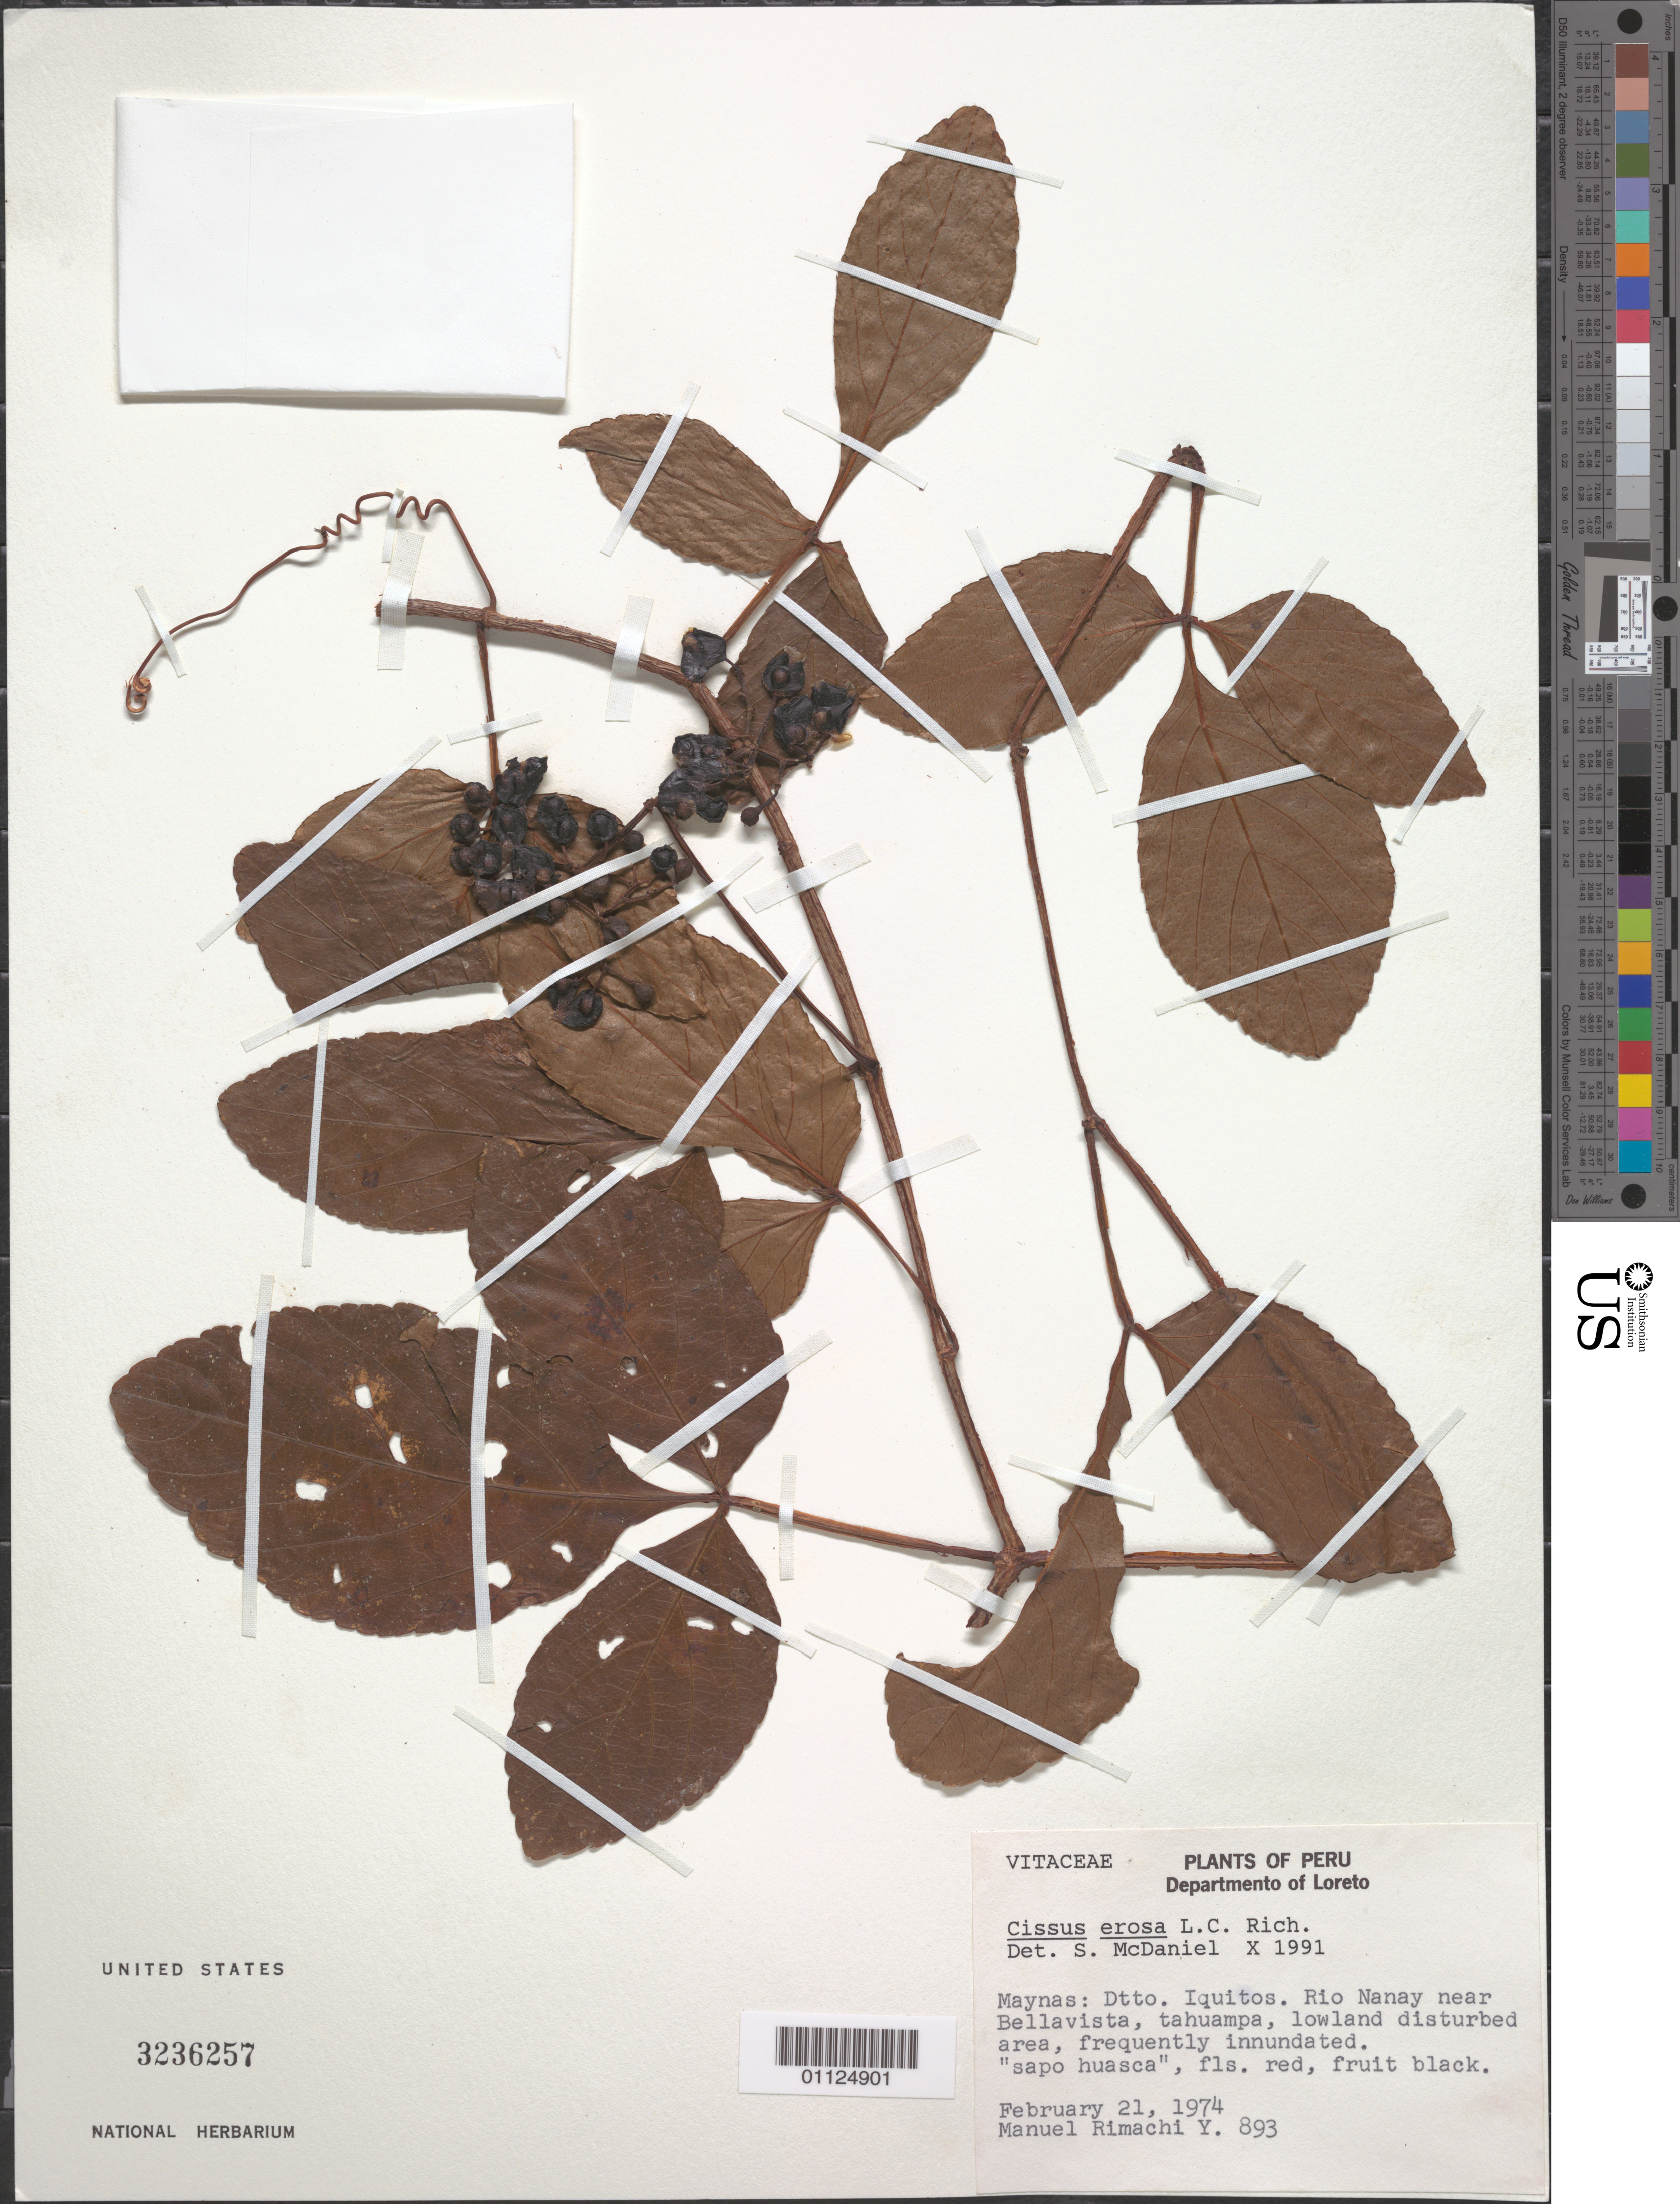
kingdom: Plantae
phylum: Tracheophyta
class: Magnoliopsida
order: Vitales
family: Vitaceae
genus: Cissus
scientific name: Cissus erosa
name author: Rich.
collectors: M. Rimachi Y.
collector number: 893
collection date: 1974-02-21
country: Peru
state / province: Loreto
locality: Maynas. Dtto. Iquitos. Rio Nanay near Bellavista.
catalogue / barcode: US 3236257